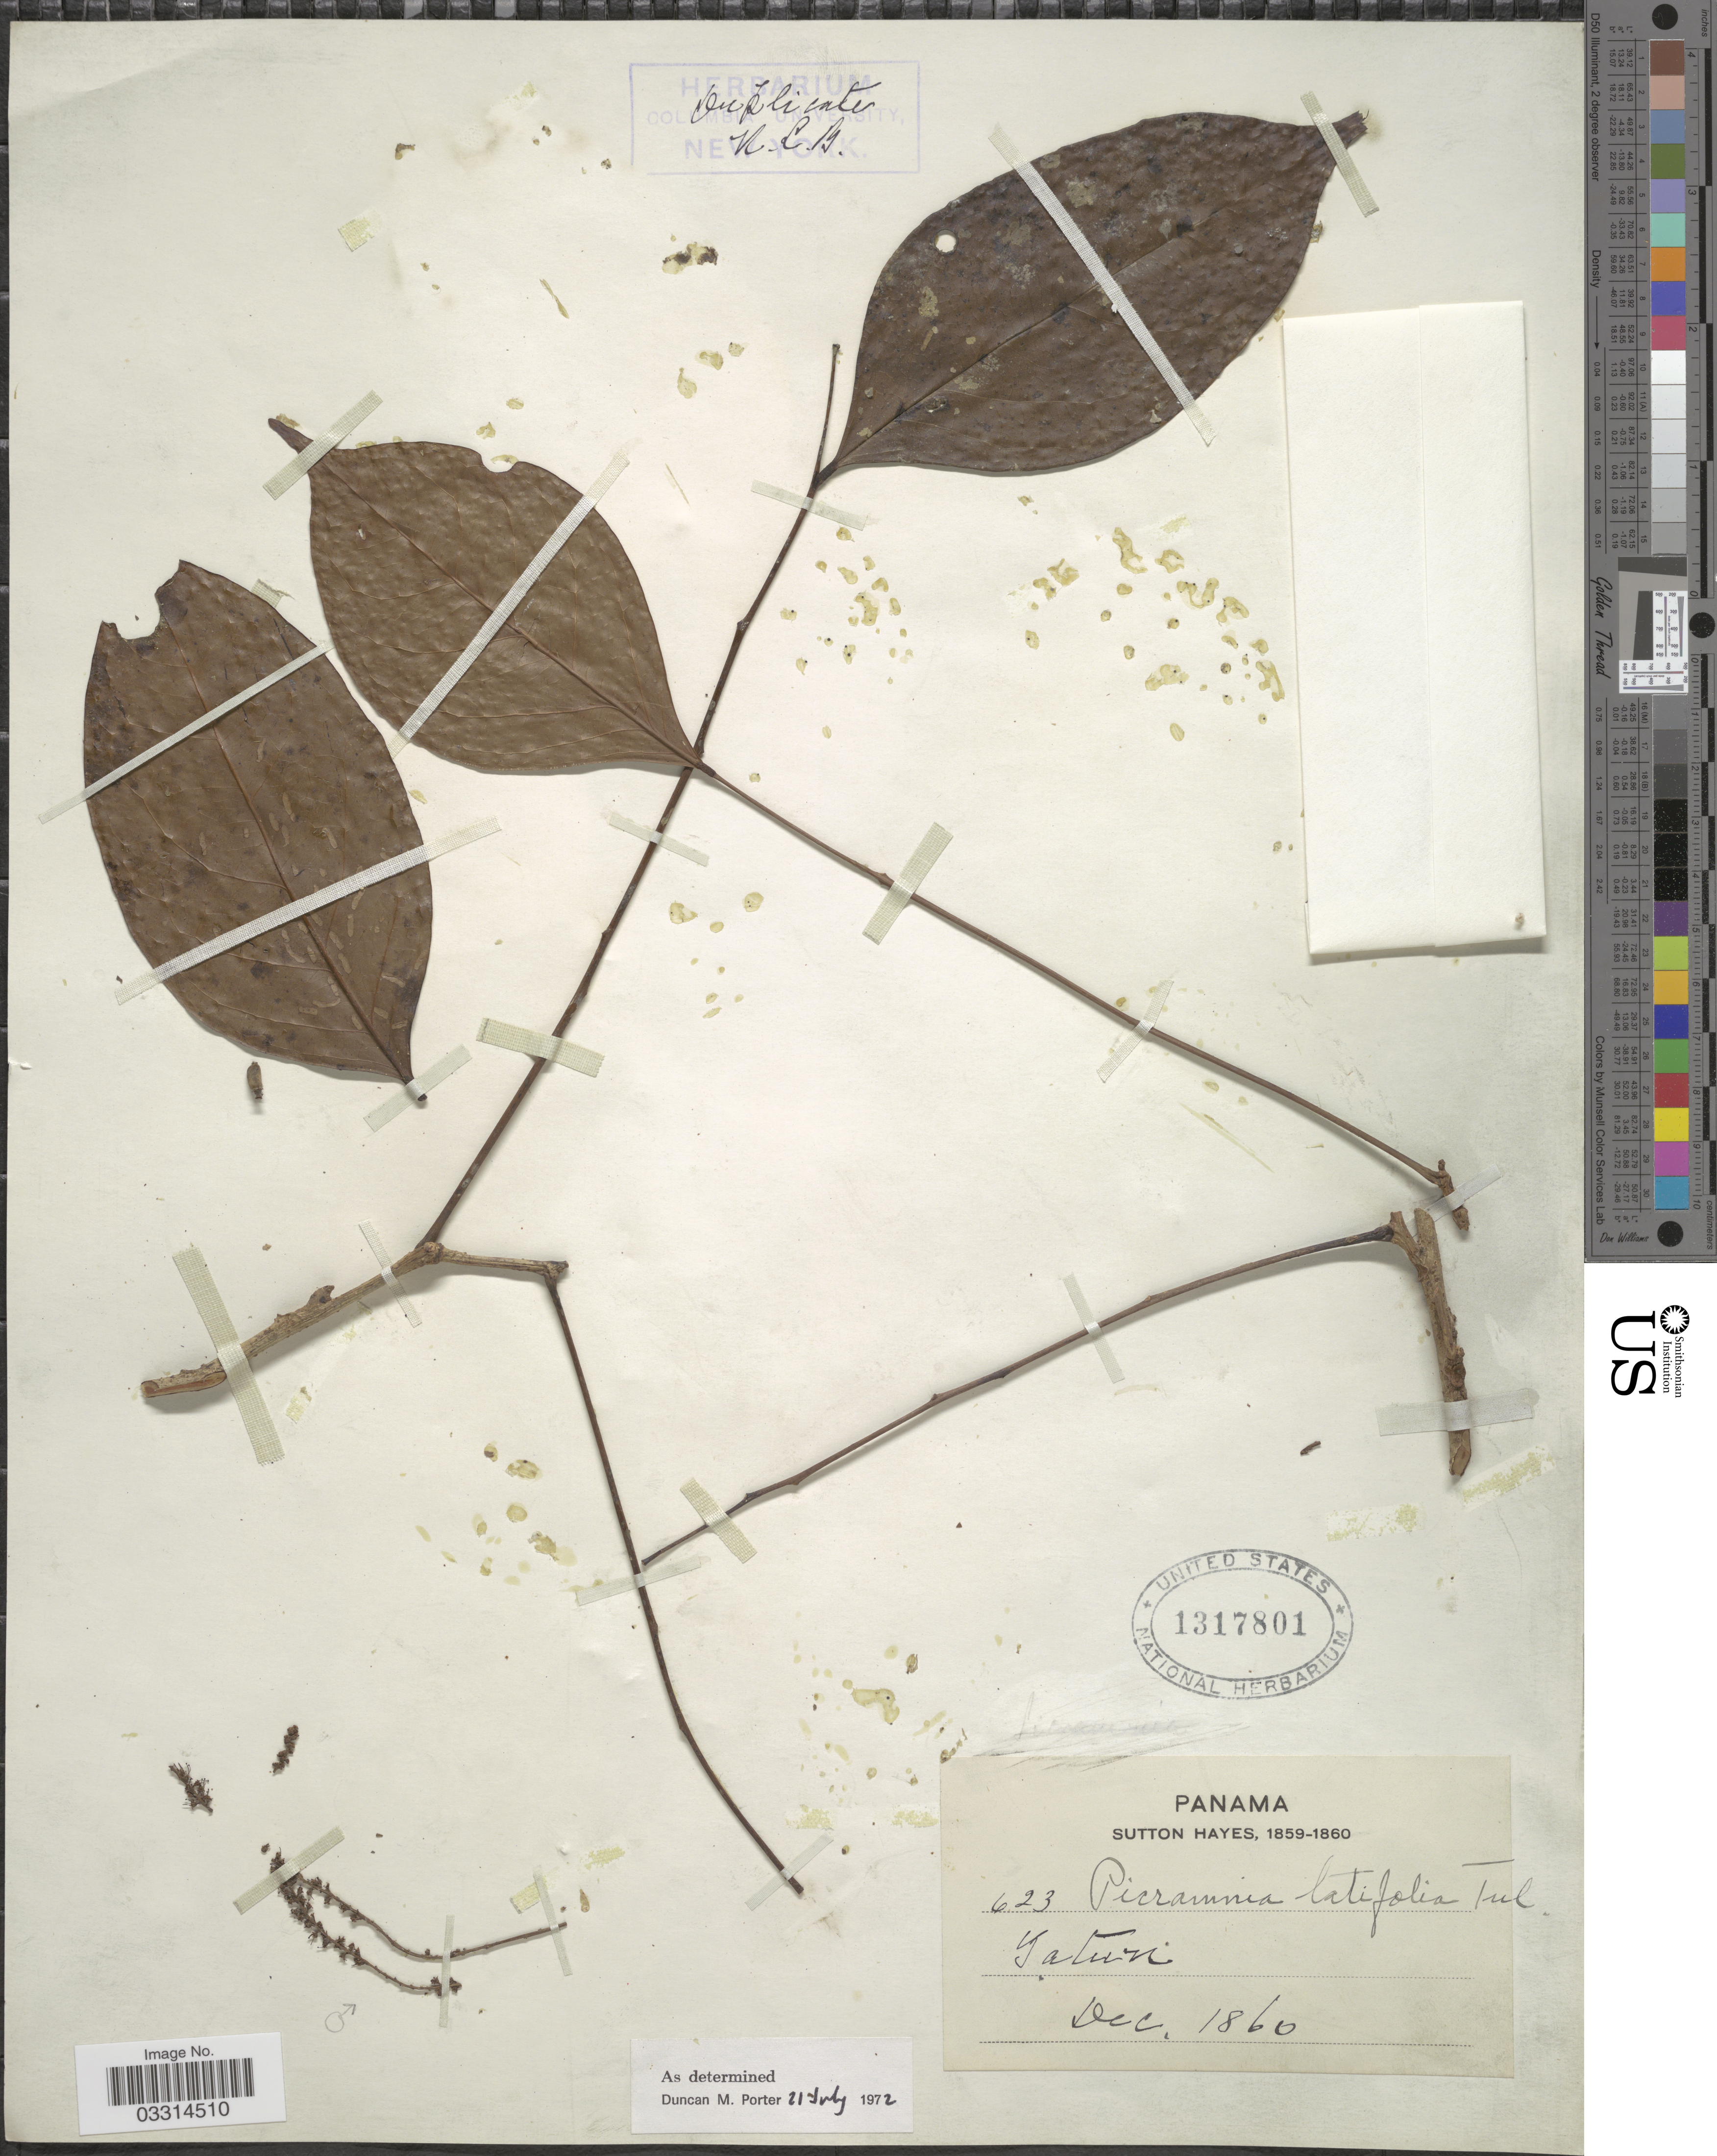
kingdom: Plantae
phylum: Tracheophyta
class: Magnoliopsida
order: Picramniales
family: Picramniaceae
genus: Picramnia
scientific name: Picramnia latifolia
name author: Tul.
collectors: S. Hayes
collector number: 623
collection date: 1860-12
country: Panama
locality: Gatún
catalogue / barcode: US 1317801